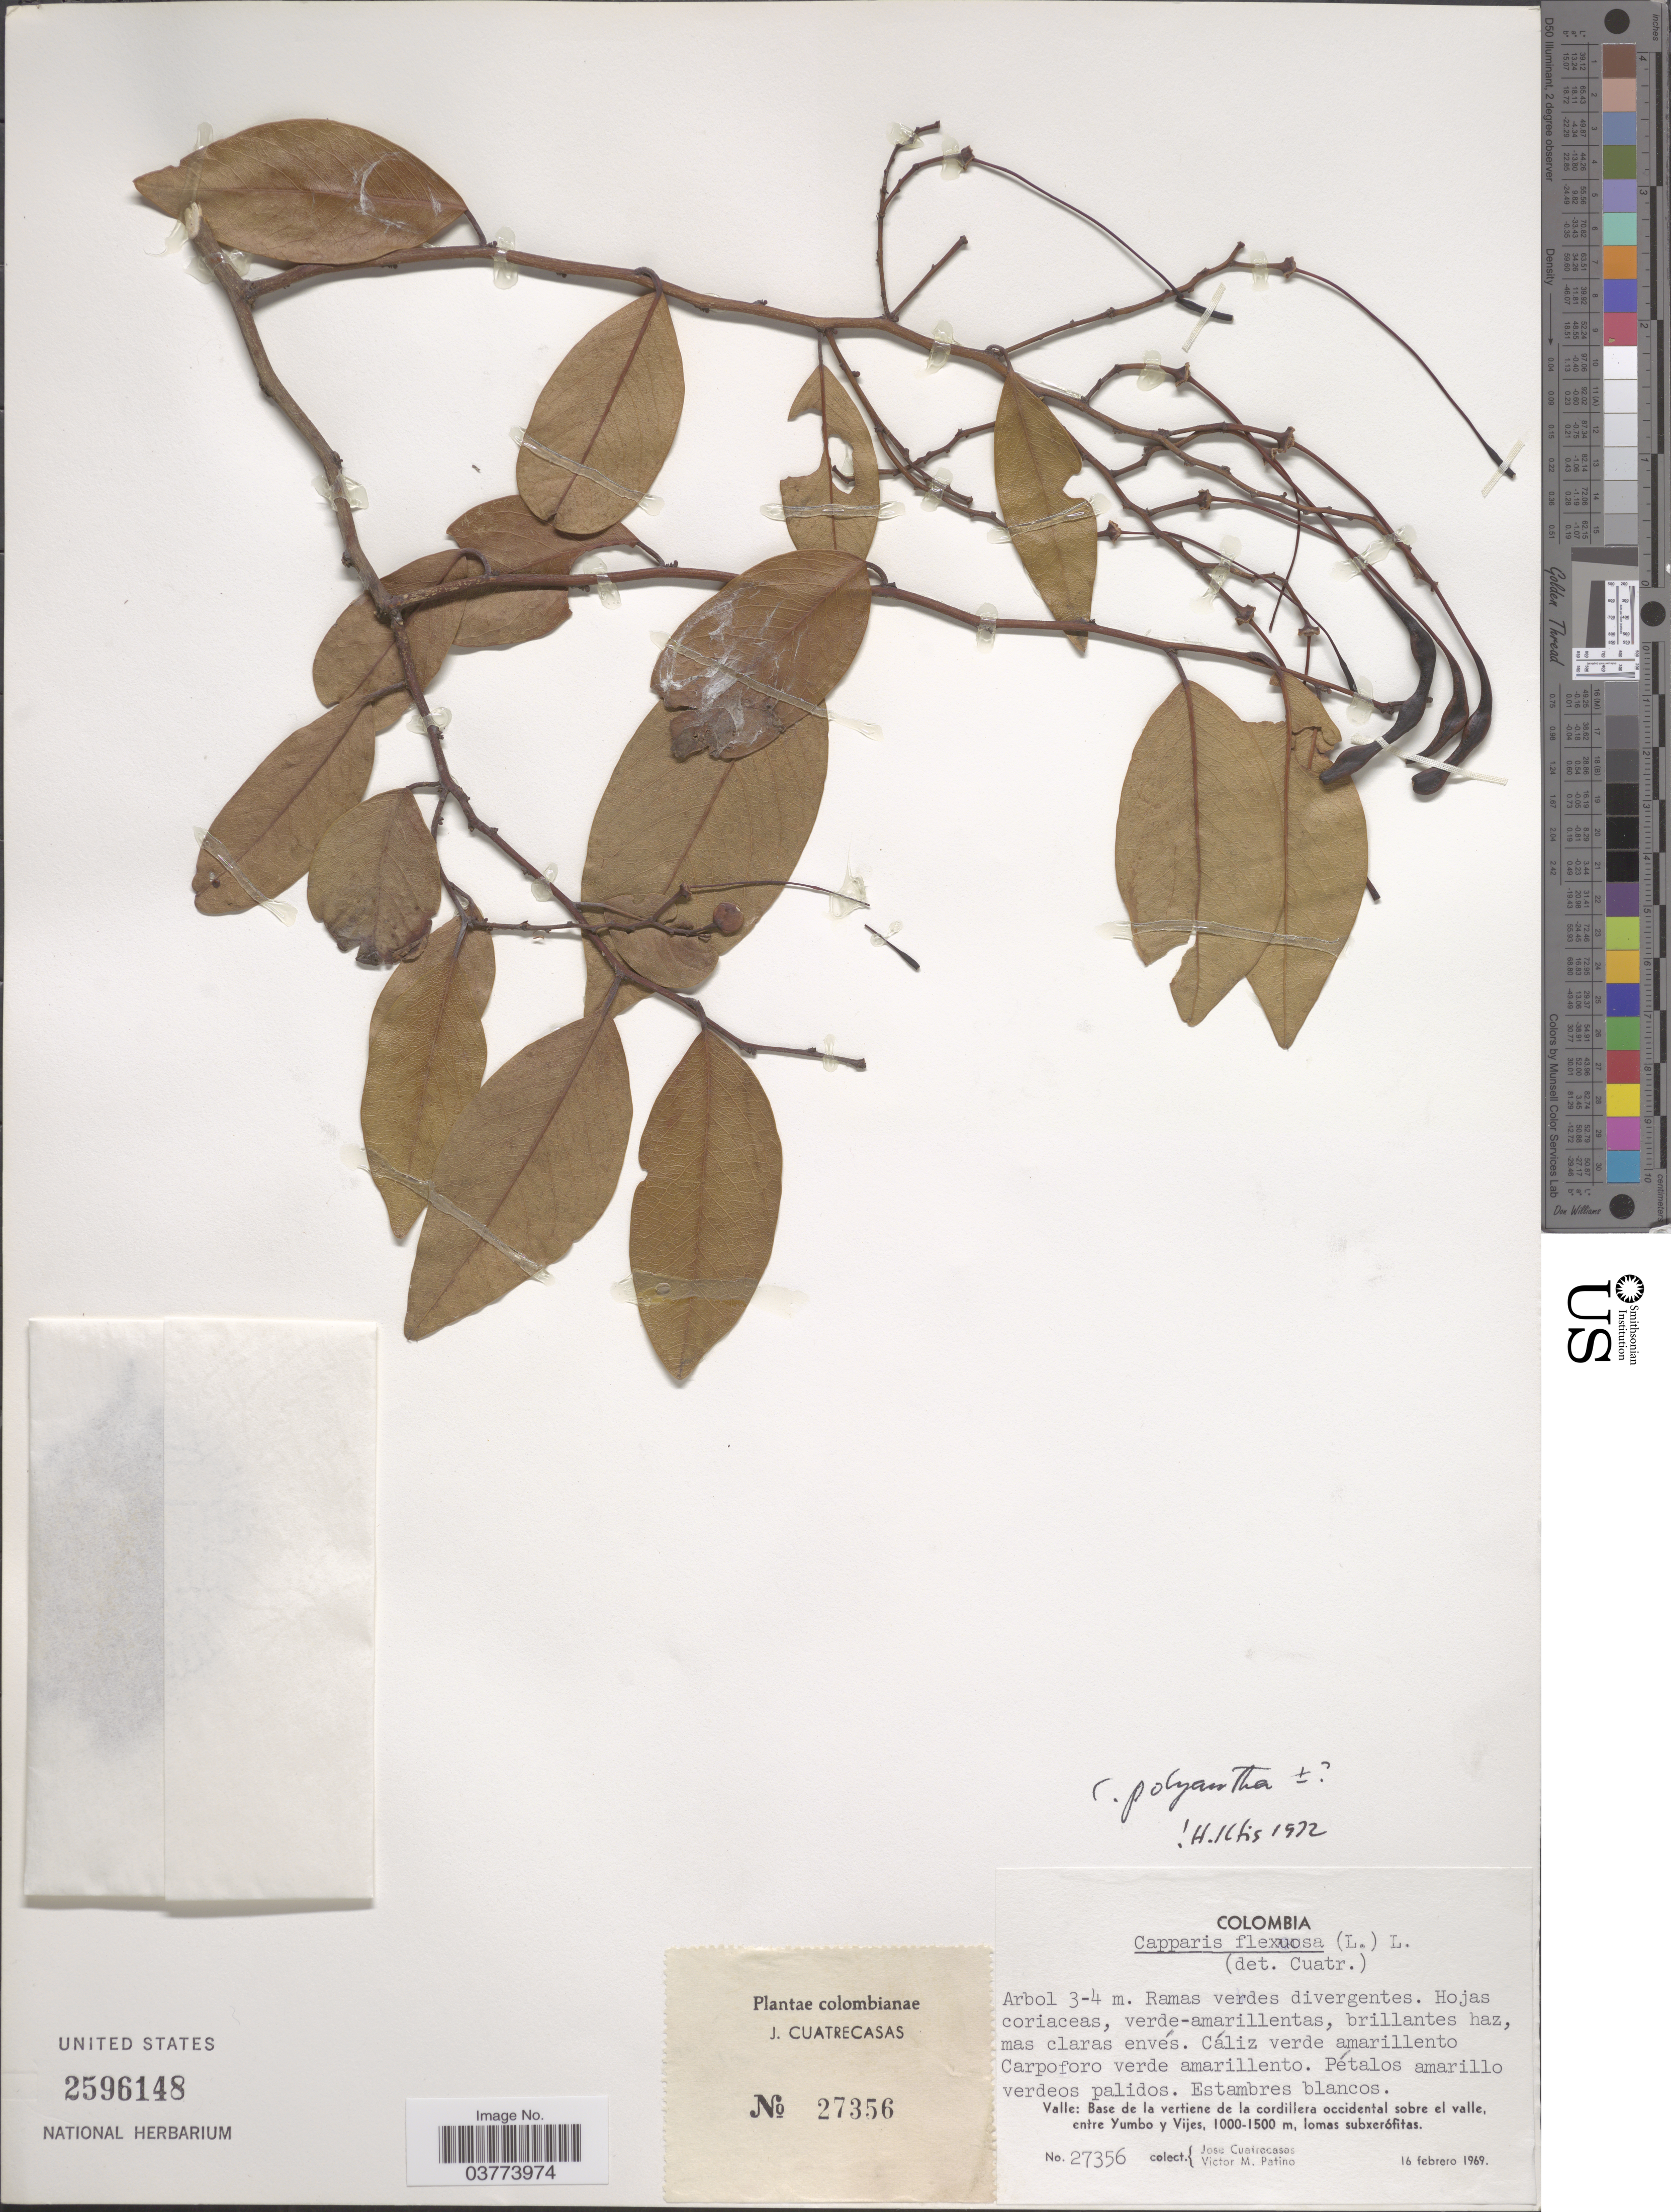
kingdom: Plantae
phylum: Tracheophyta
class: Magnoliopsida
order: Brassicales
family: Capparaceae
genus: Cynophalla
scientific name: Cynophalla polyantha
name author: (Triana & Planch.) Cornejo & Iltis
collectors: J. Cuatrecasas & V. M. Patiño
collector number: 27356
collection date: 1969-02-16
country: Colombia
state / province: Valle del Cauca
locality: Valle: Base de la vertiene de la cordillera occidental sobre el valle, entre Yumbo y Vijes.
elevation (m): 1000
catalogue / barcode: US 2596148